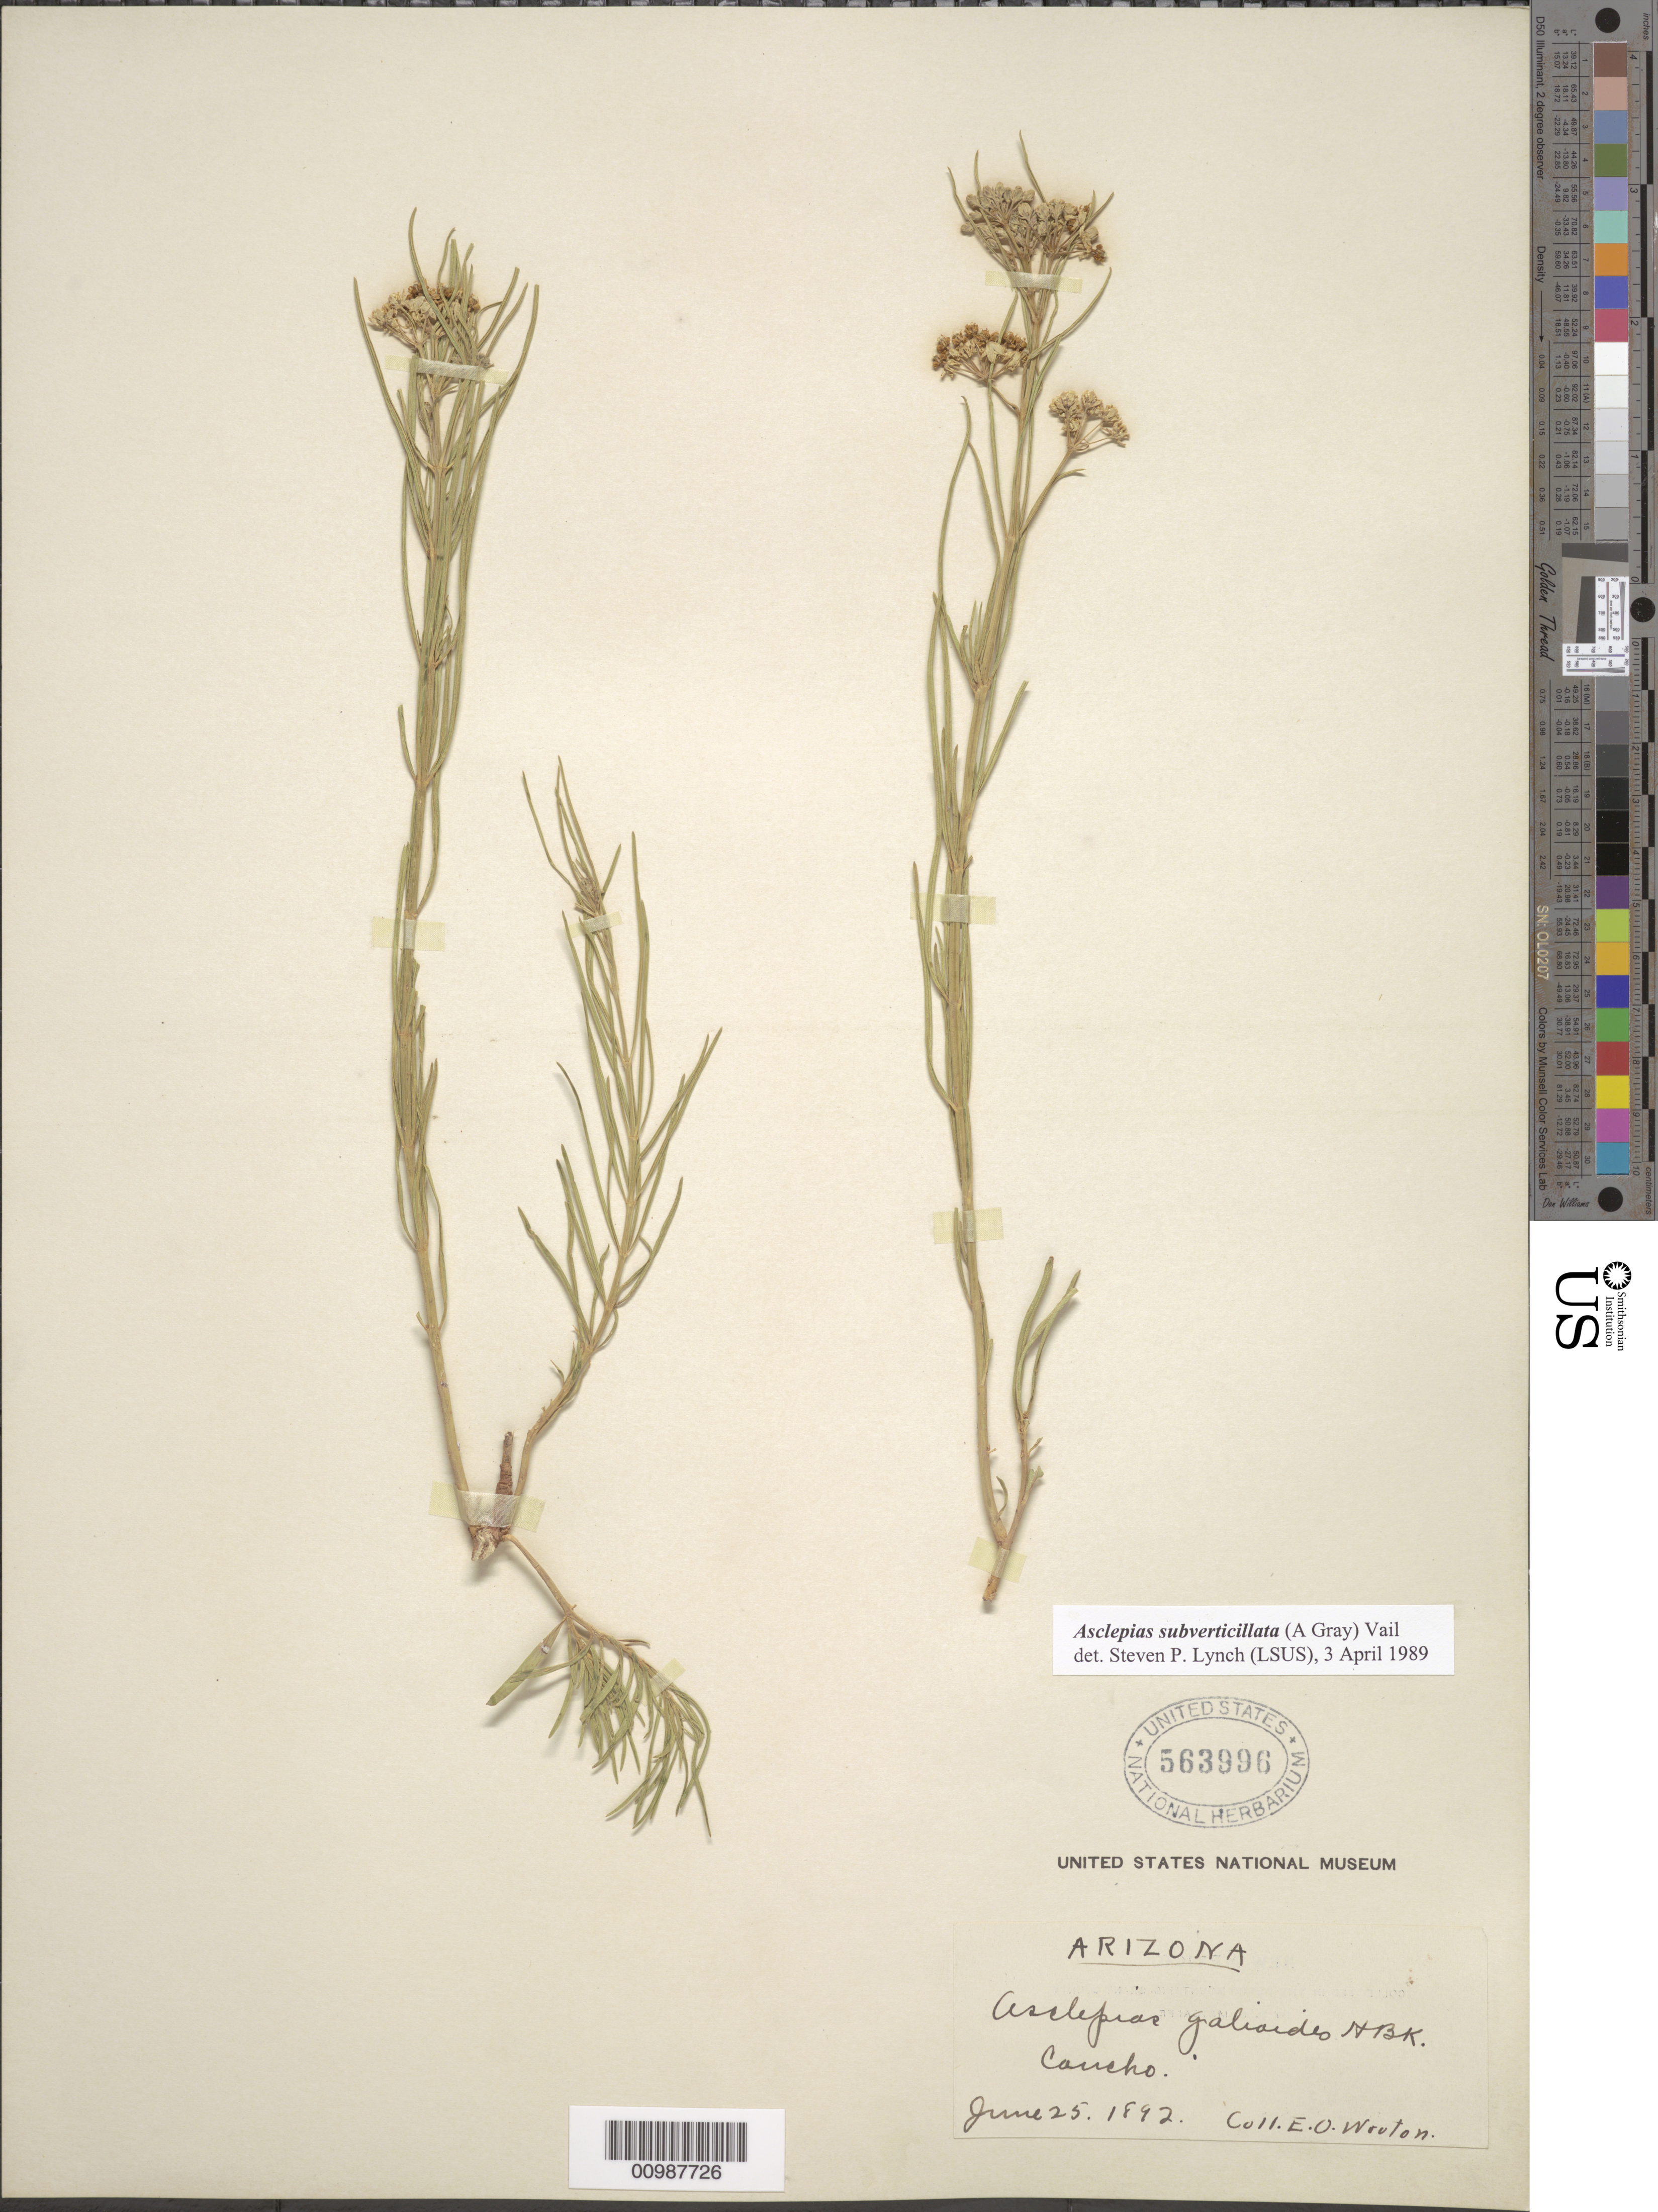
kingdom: Plantae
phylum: Tracheophyta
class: Magnoliopsida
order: Gentianales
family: Apocynaceae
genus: Asclepias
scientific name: Asclepias subverticillata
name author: (A. Gray) Vail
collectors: E. O. Wooton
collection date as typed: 25 Jun 1892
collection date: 1892-06-25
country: United States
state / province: Arizona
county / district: Apache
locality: Concho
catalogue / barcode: US 563996